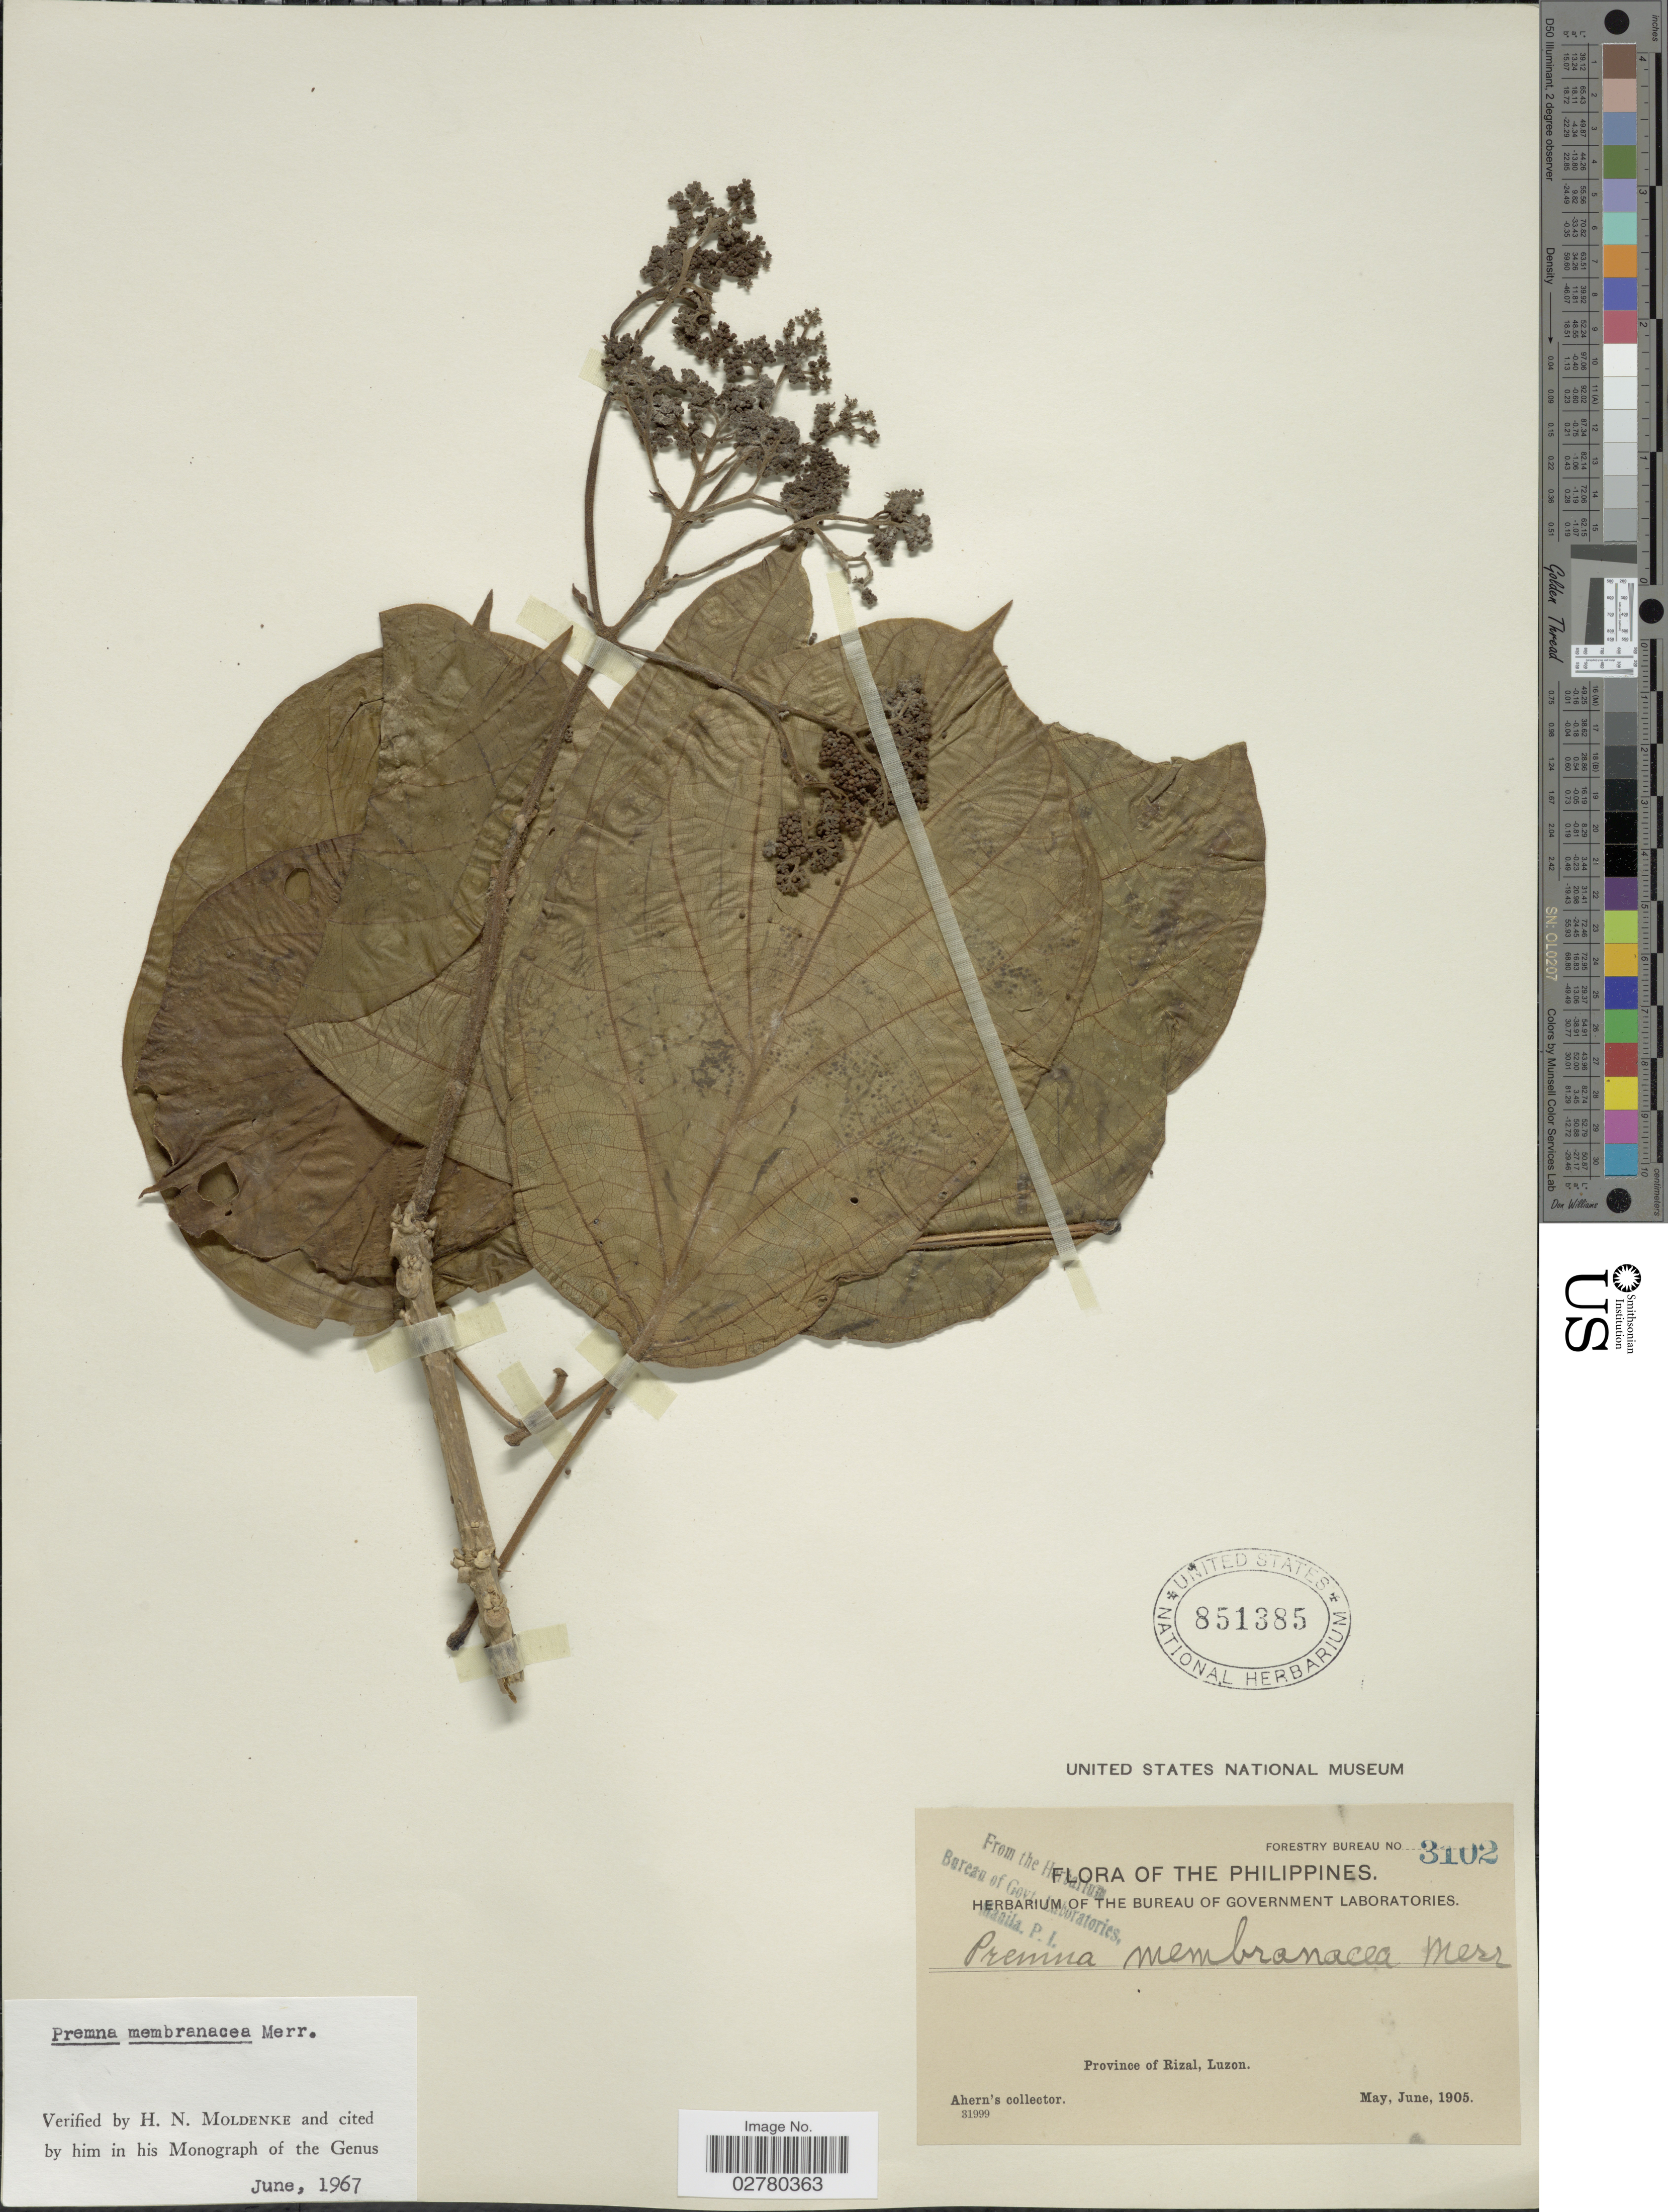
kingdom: Plantae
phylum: Tracheophyta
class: Magnoliopsida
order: Lamiales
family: Lamiaceae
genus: Premna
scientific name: Premna membranacea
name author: Merr.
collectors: Ahern's collector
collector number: Forestry Bureau 3102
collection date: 1905-05/1905-06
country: Philippines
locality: Province of Rizal, Luzon.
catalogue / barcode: US 851385